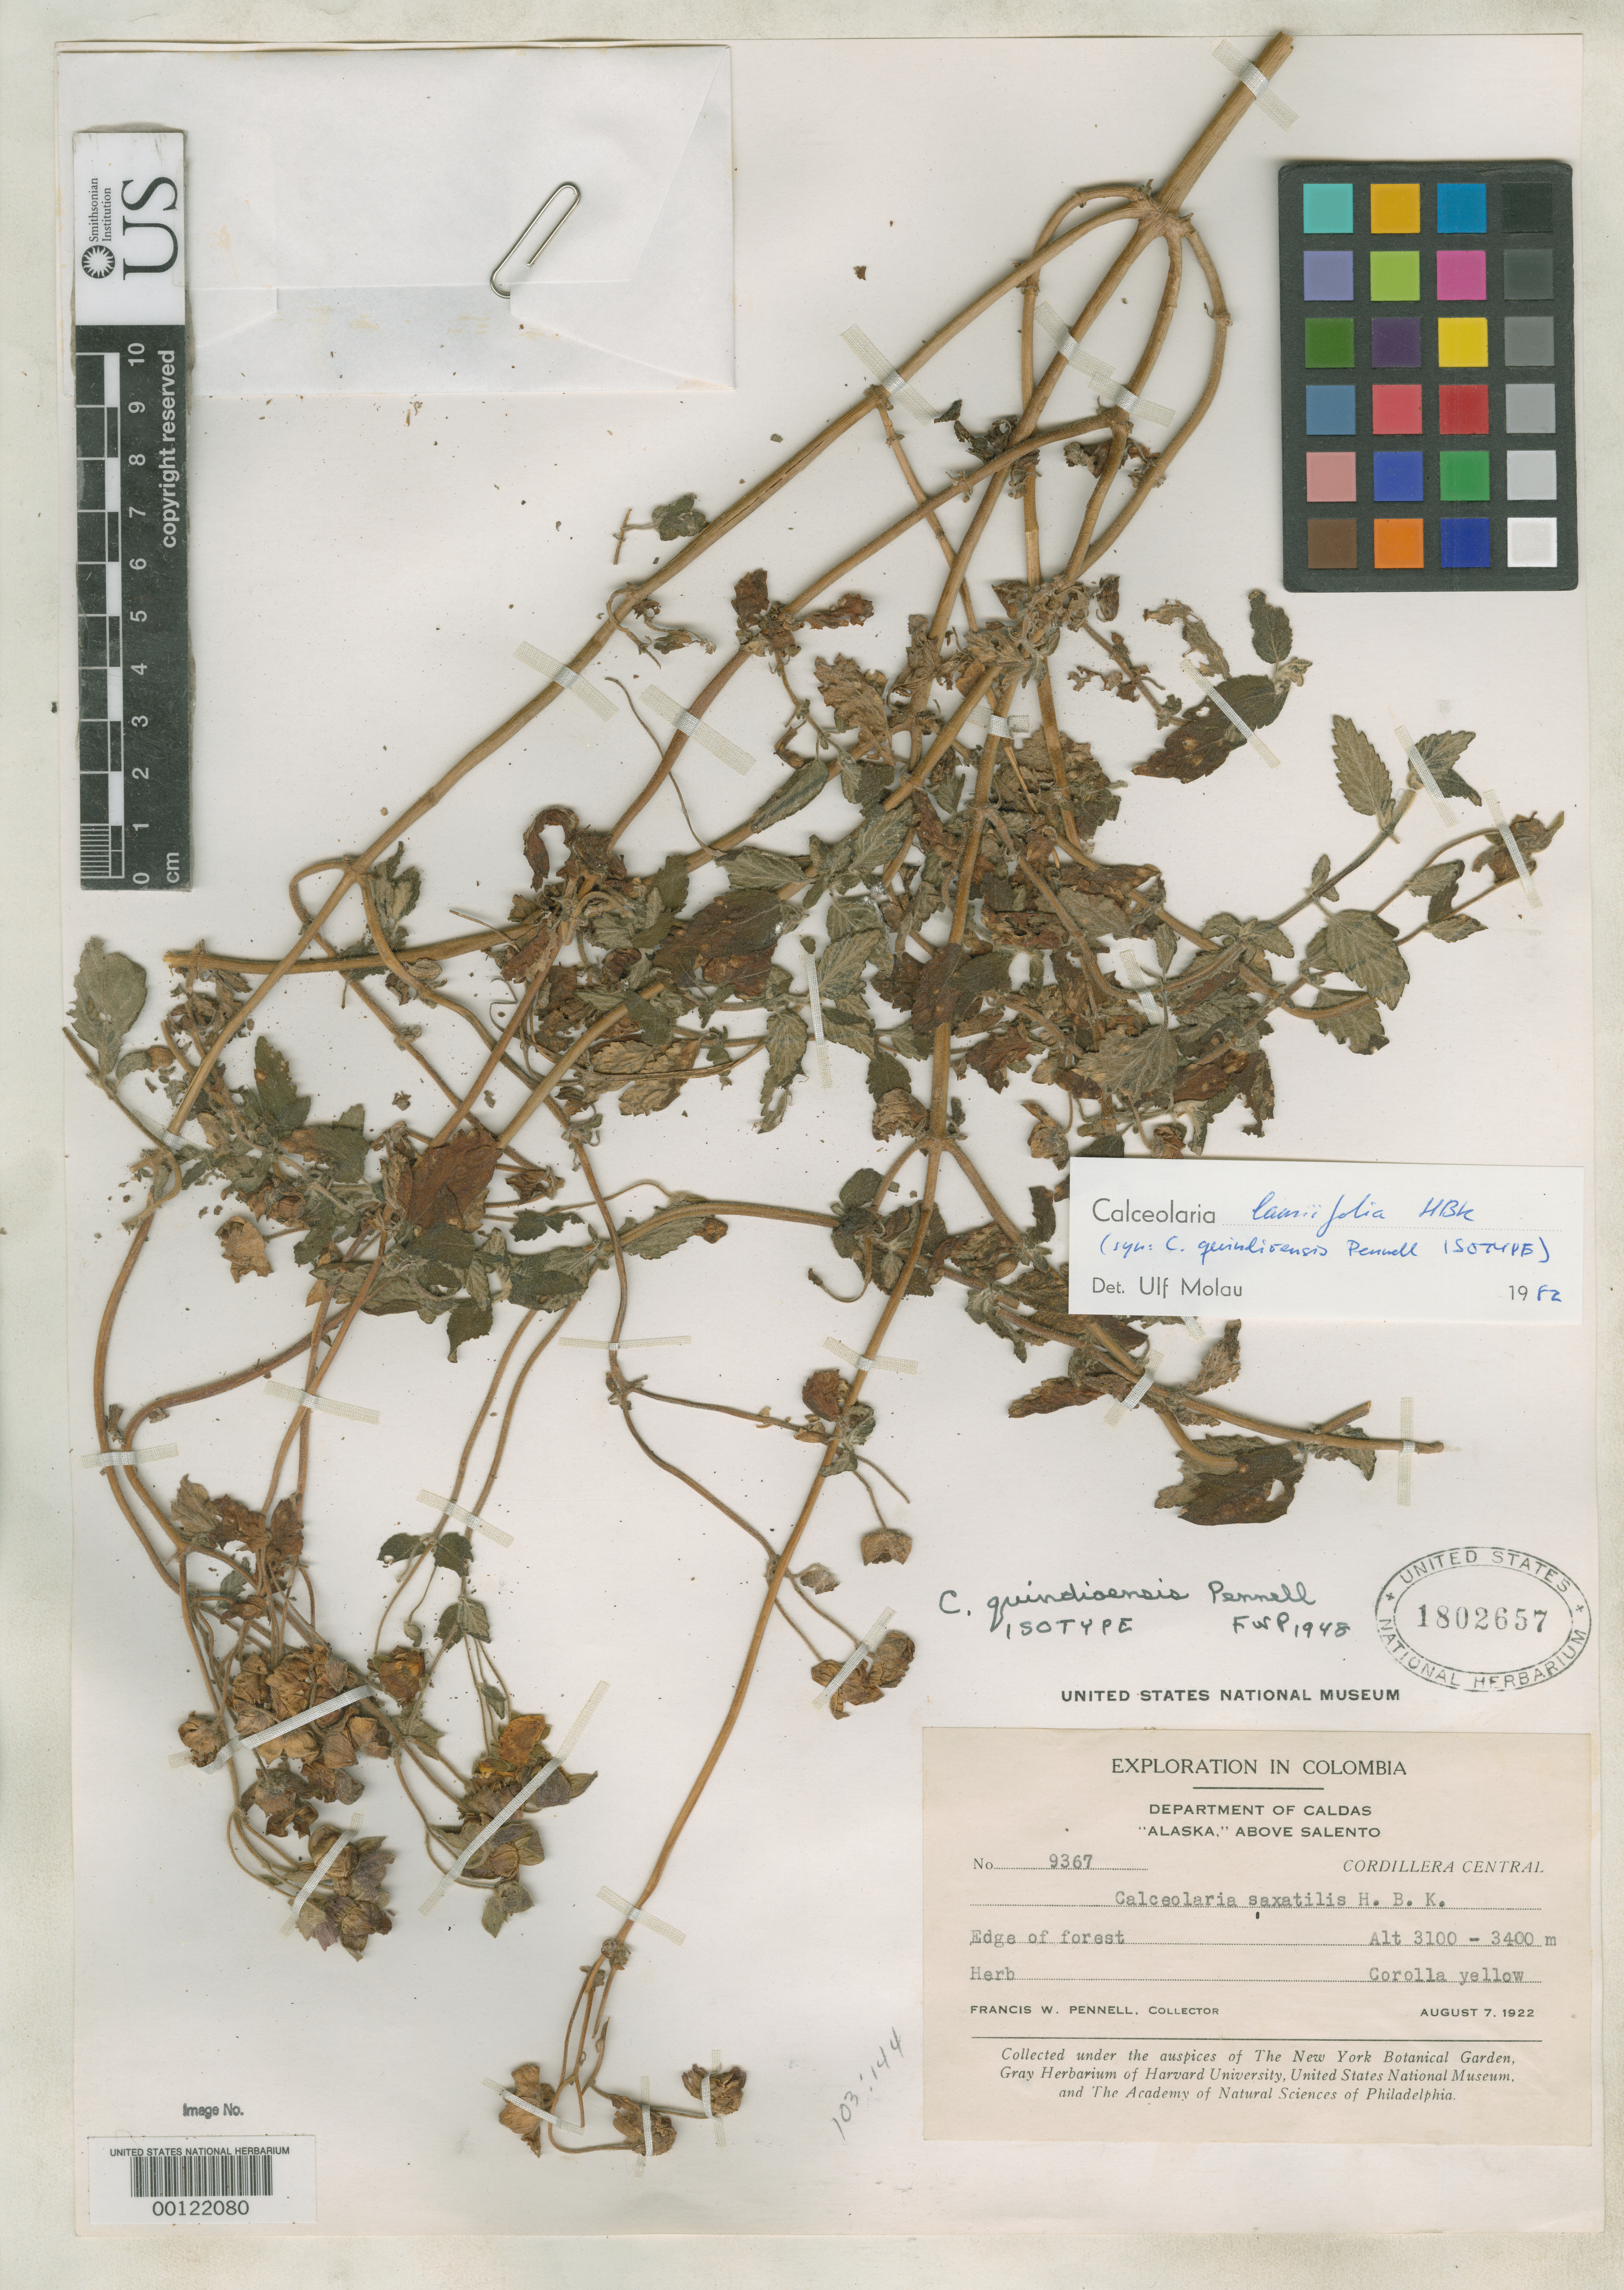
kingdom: Plantae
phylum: Tracheophyta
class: Magnoliopsida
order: Lamiales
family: Calceolariaceae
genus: Calceolaria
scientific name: Calceolaria quindioensis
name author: Pennell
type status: Isotype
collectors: F. W. Pennell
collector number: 9367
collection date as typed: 07 Aug 1922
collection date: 1922-08-07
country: Colombia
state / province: Caldas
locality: Salento.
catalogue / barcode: US 1802657